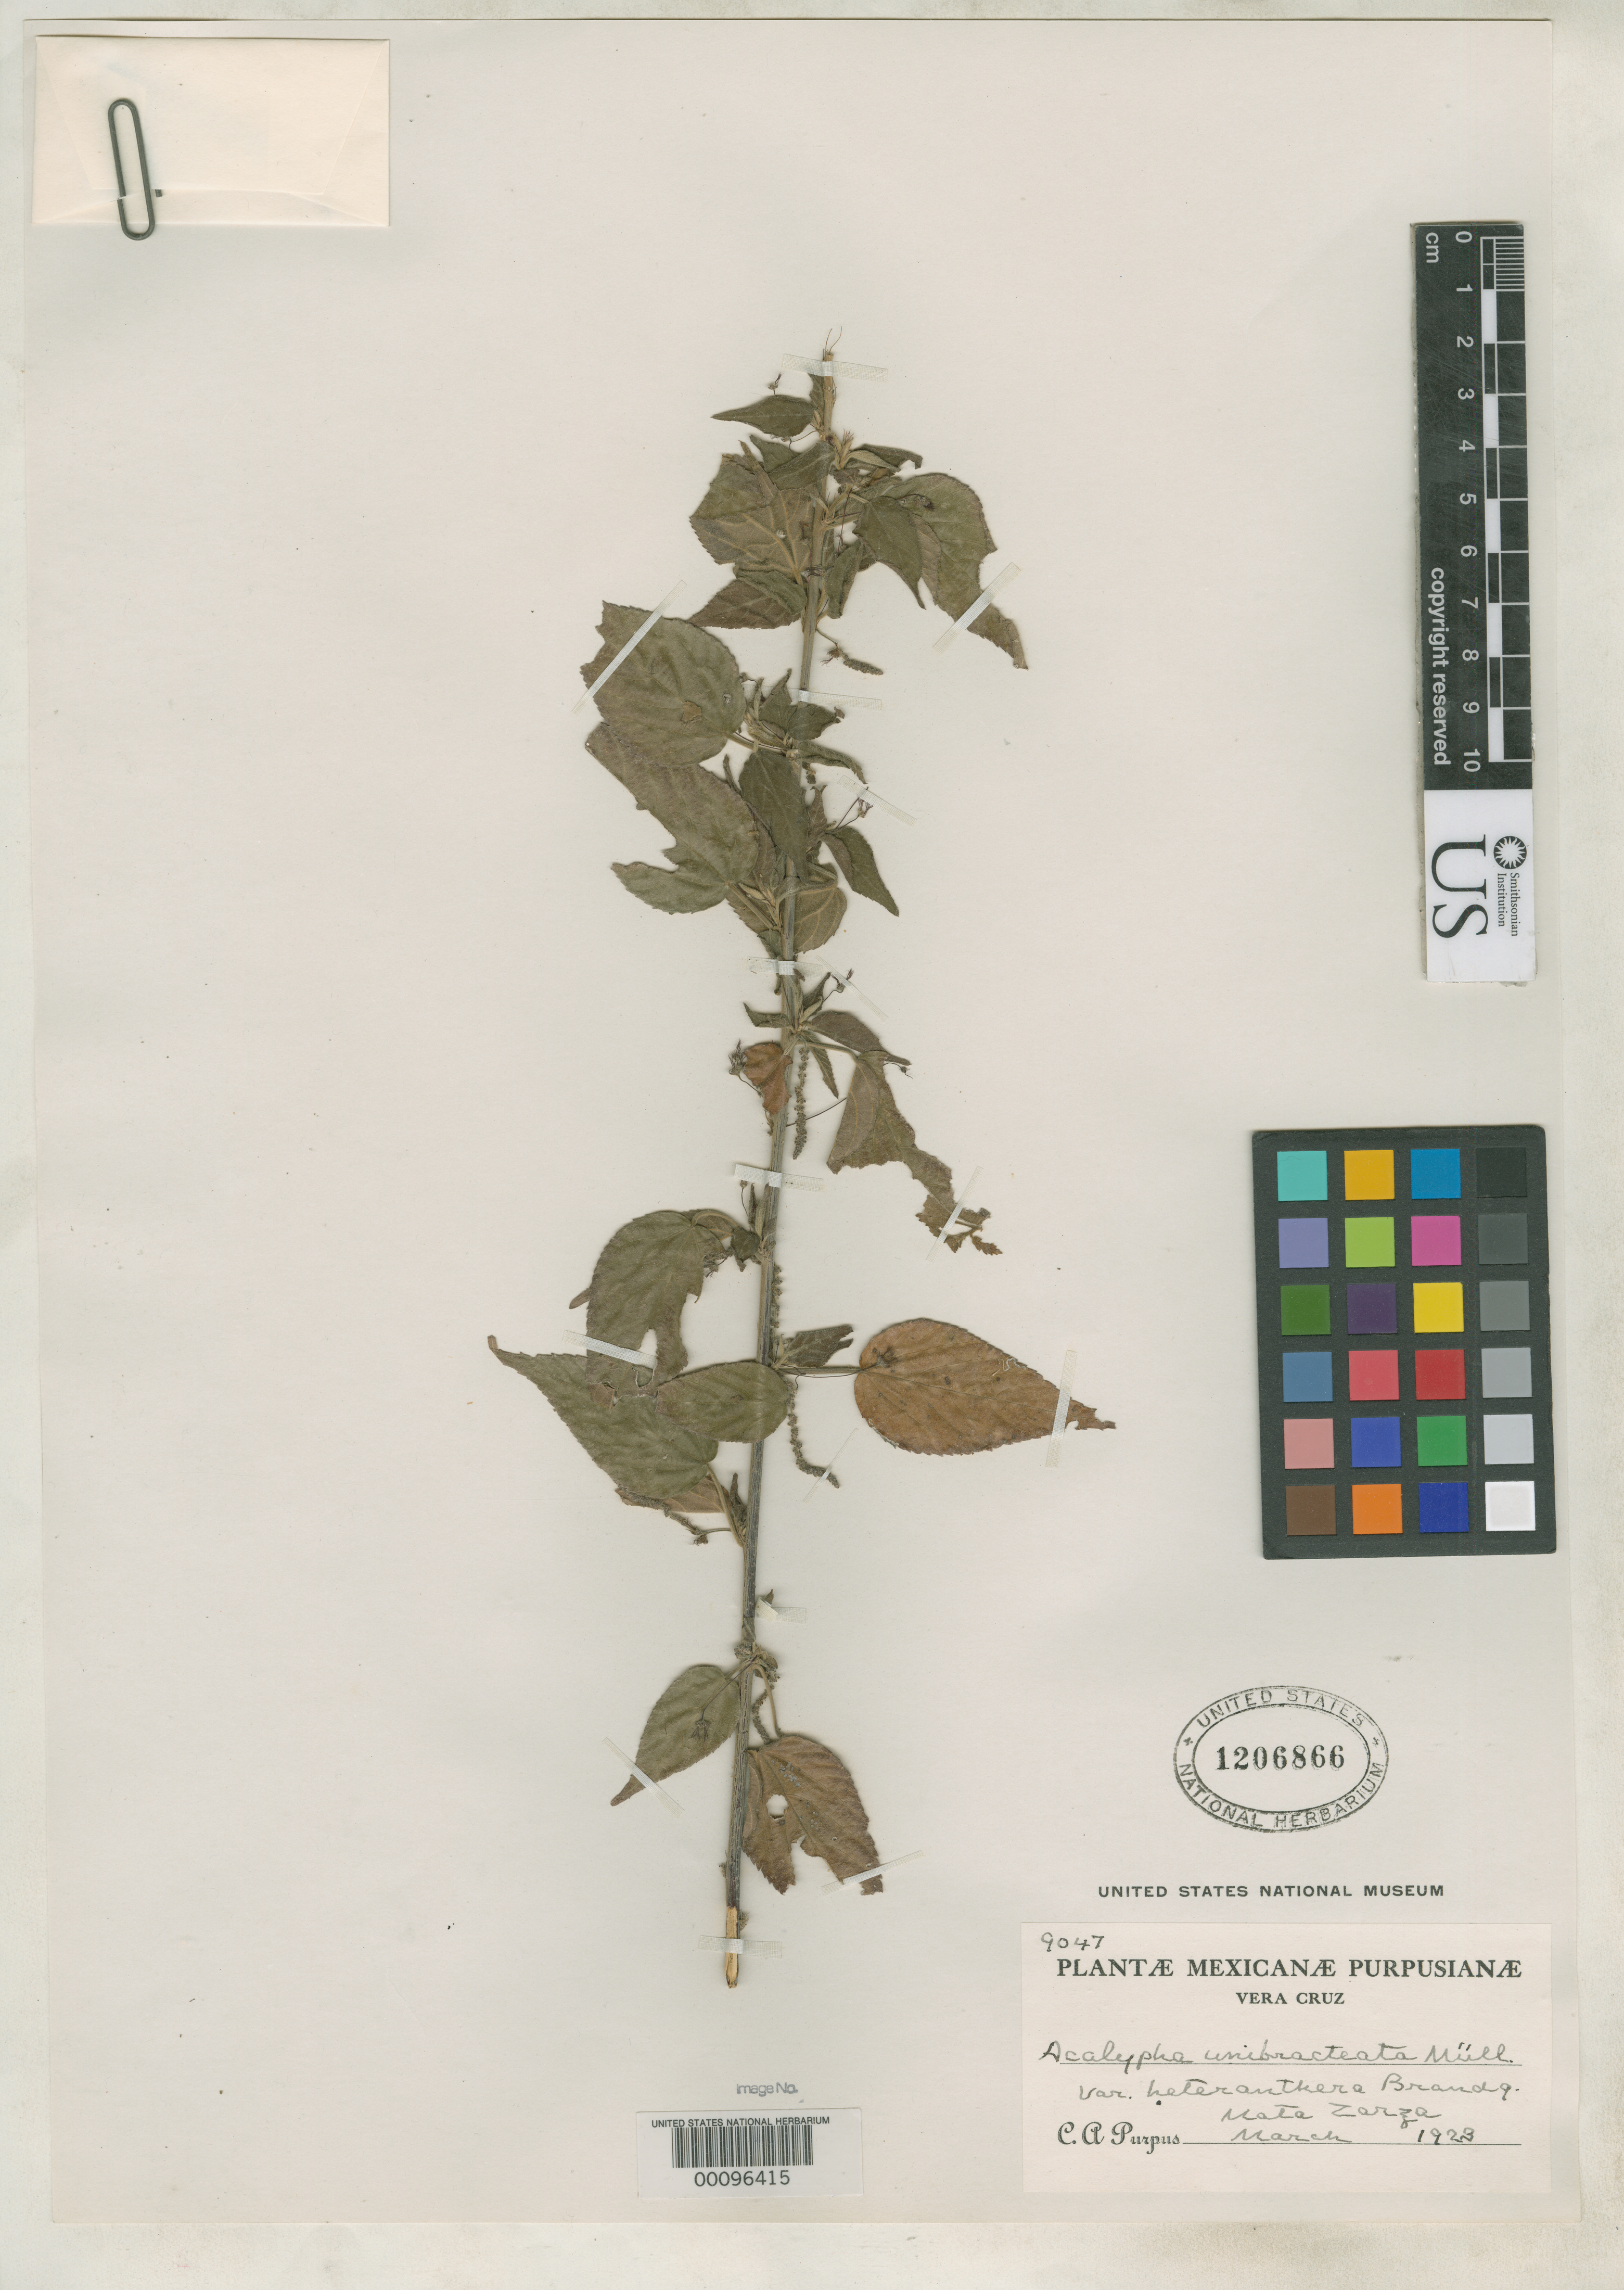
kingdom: Plantae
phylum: Tracheophyta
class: Magnoliopsida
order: Malpighiales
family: Euphorbiaceae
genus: Acalypha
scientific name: Acalypha unibracteata var. heterantha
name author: Brandegee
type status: Isotype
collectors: C. A. Purpus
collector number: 9047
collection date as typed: Mar 1923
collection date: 1923-03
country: Mexico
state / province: Veracruz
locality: Mata Garza.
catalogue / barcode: US 1206866